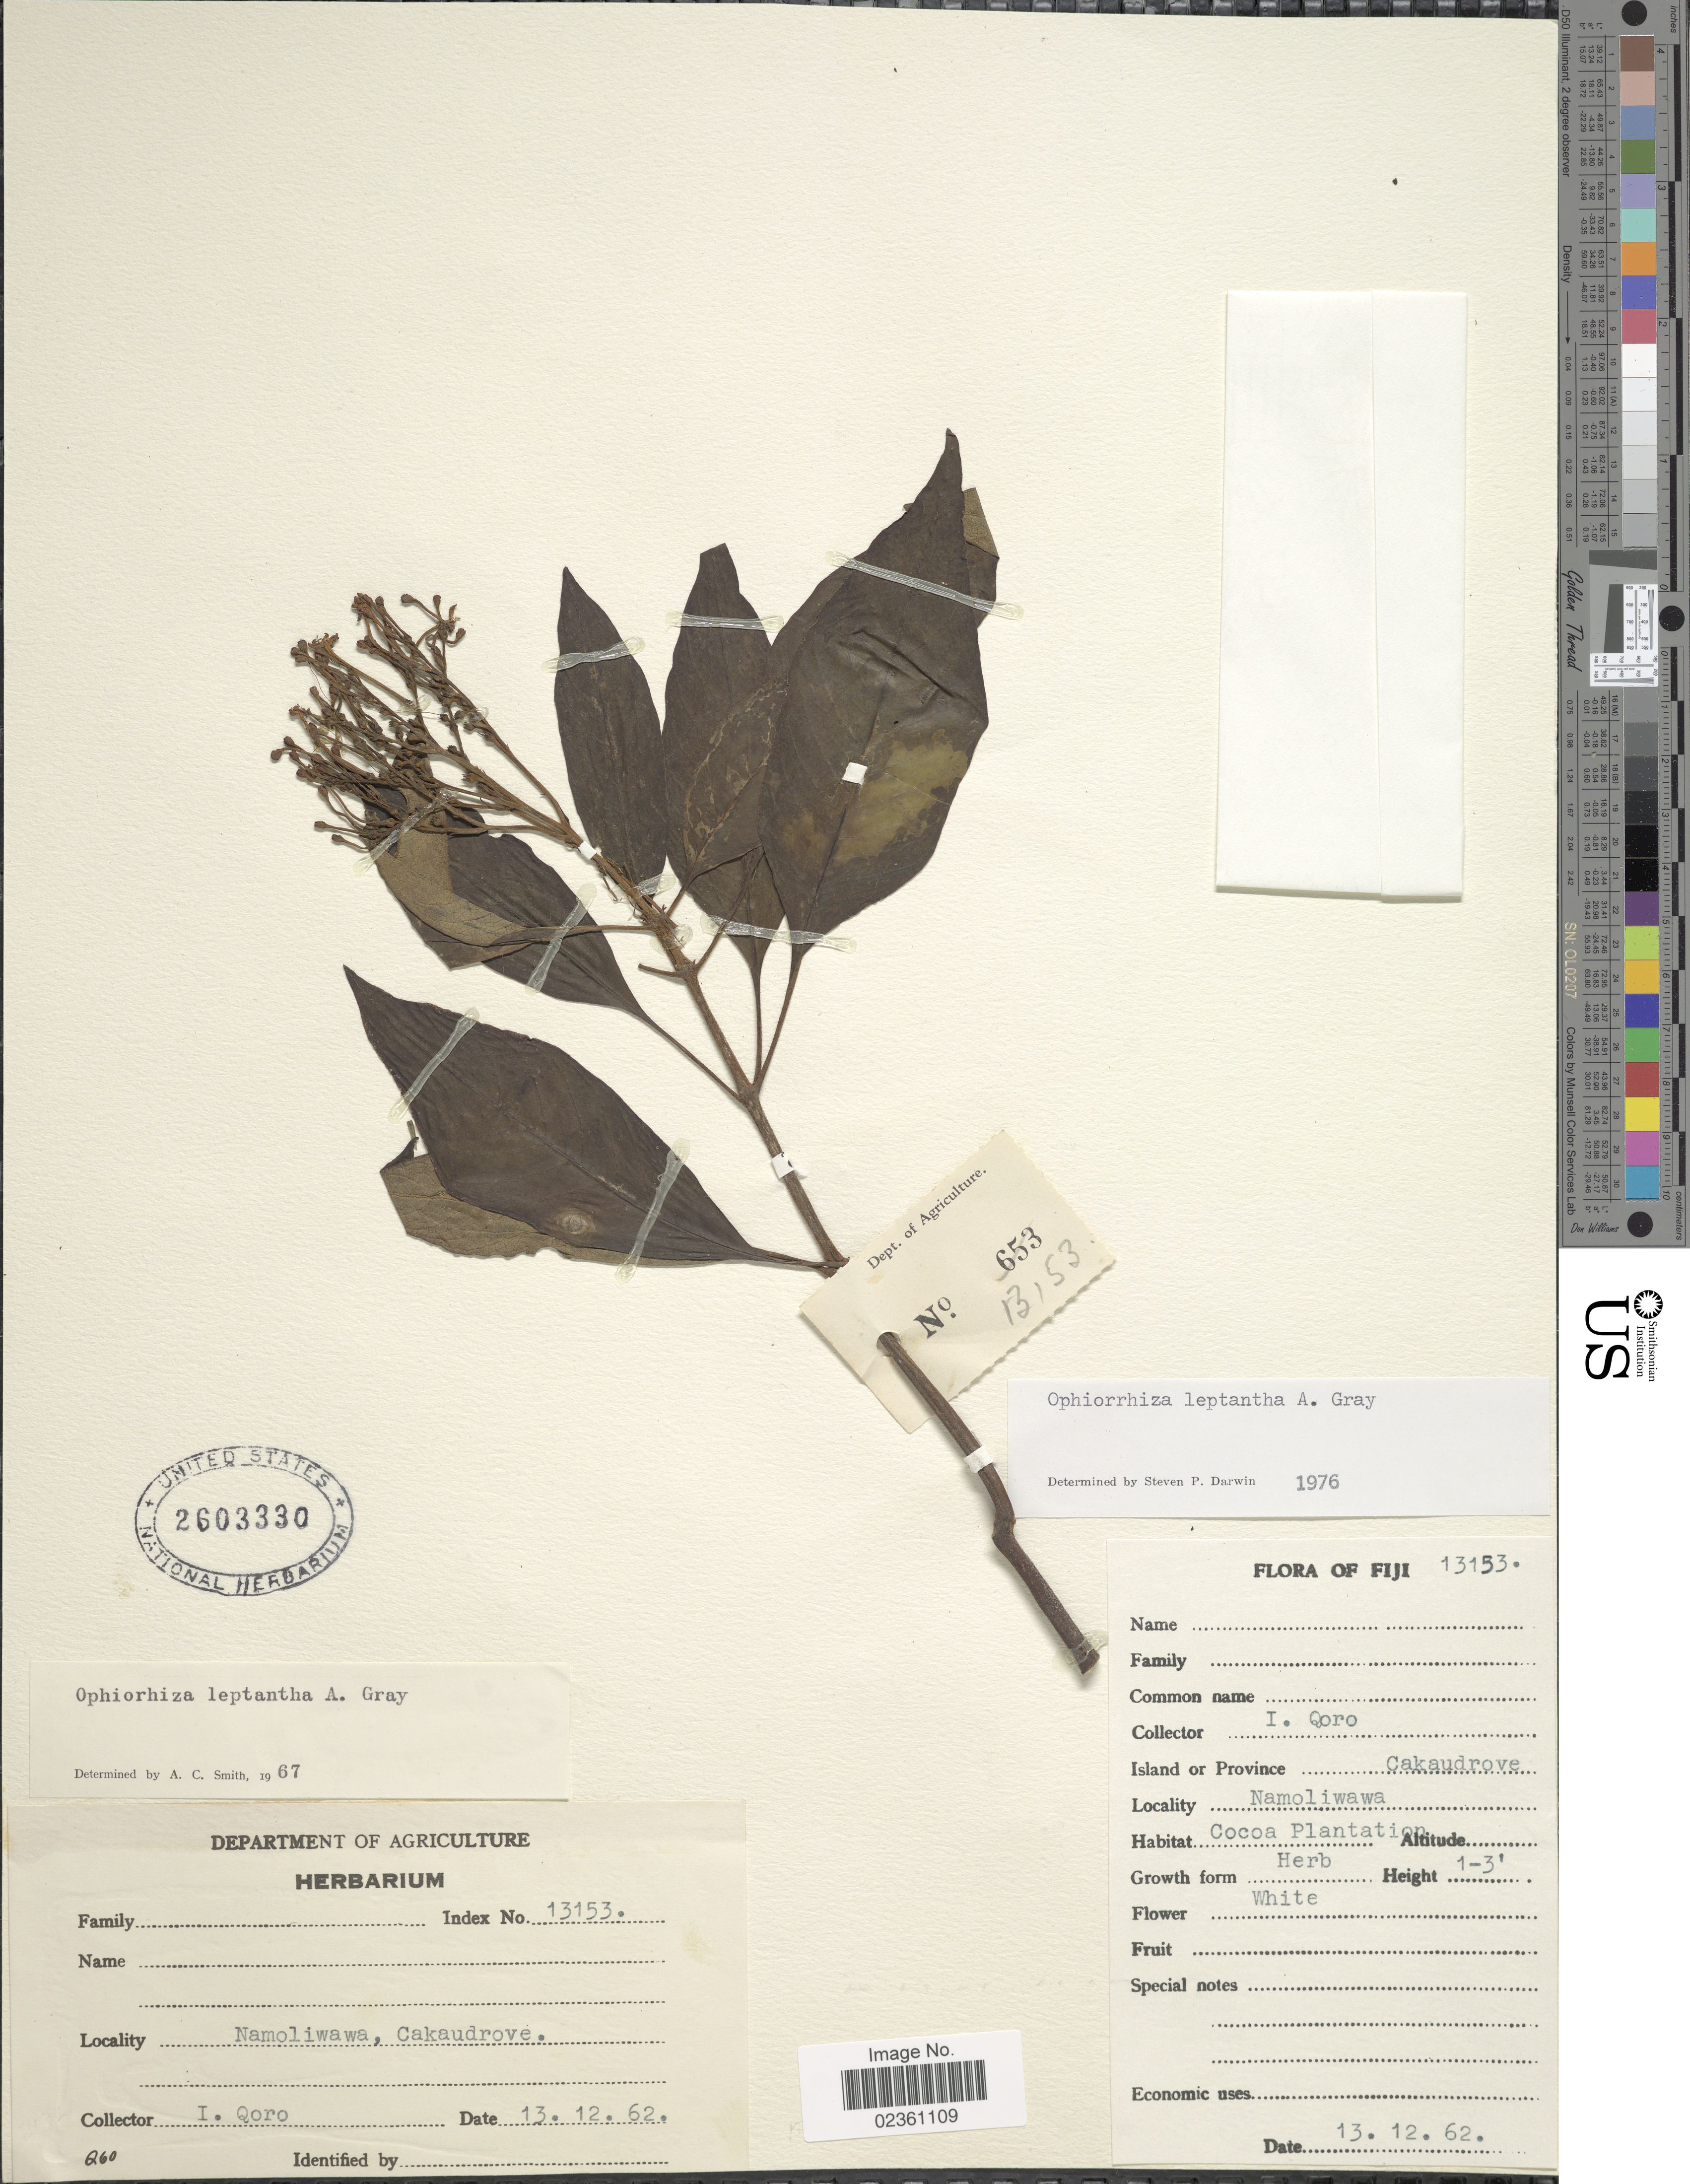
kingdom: Plantae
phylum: Tracheophyta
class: Magnoliopsida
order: Gentianales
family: Rubiaceae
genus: Ophiorrhiza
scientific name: Ophiorrhiza leptantha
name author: A. Gray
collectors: I. Qoro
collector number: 13153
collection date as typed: Transcribed d/m/y: 13/12/62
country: Fiji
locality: Namoliwawa, Cakaudrove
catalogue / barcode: US 2603330